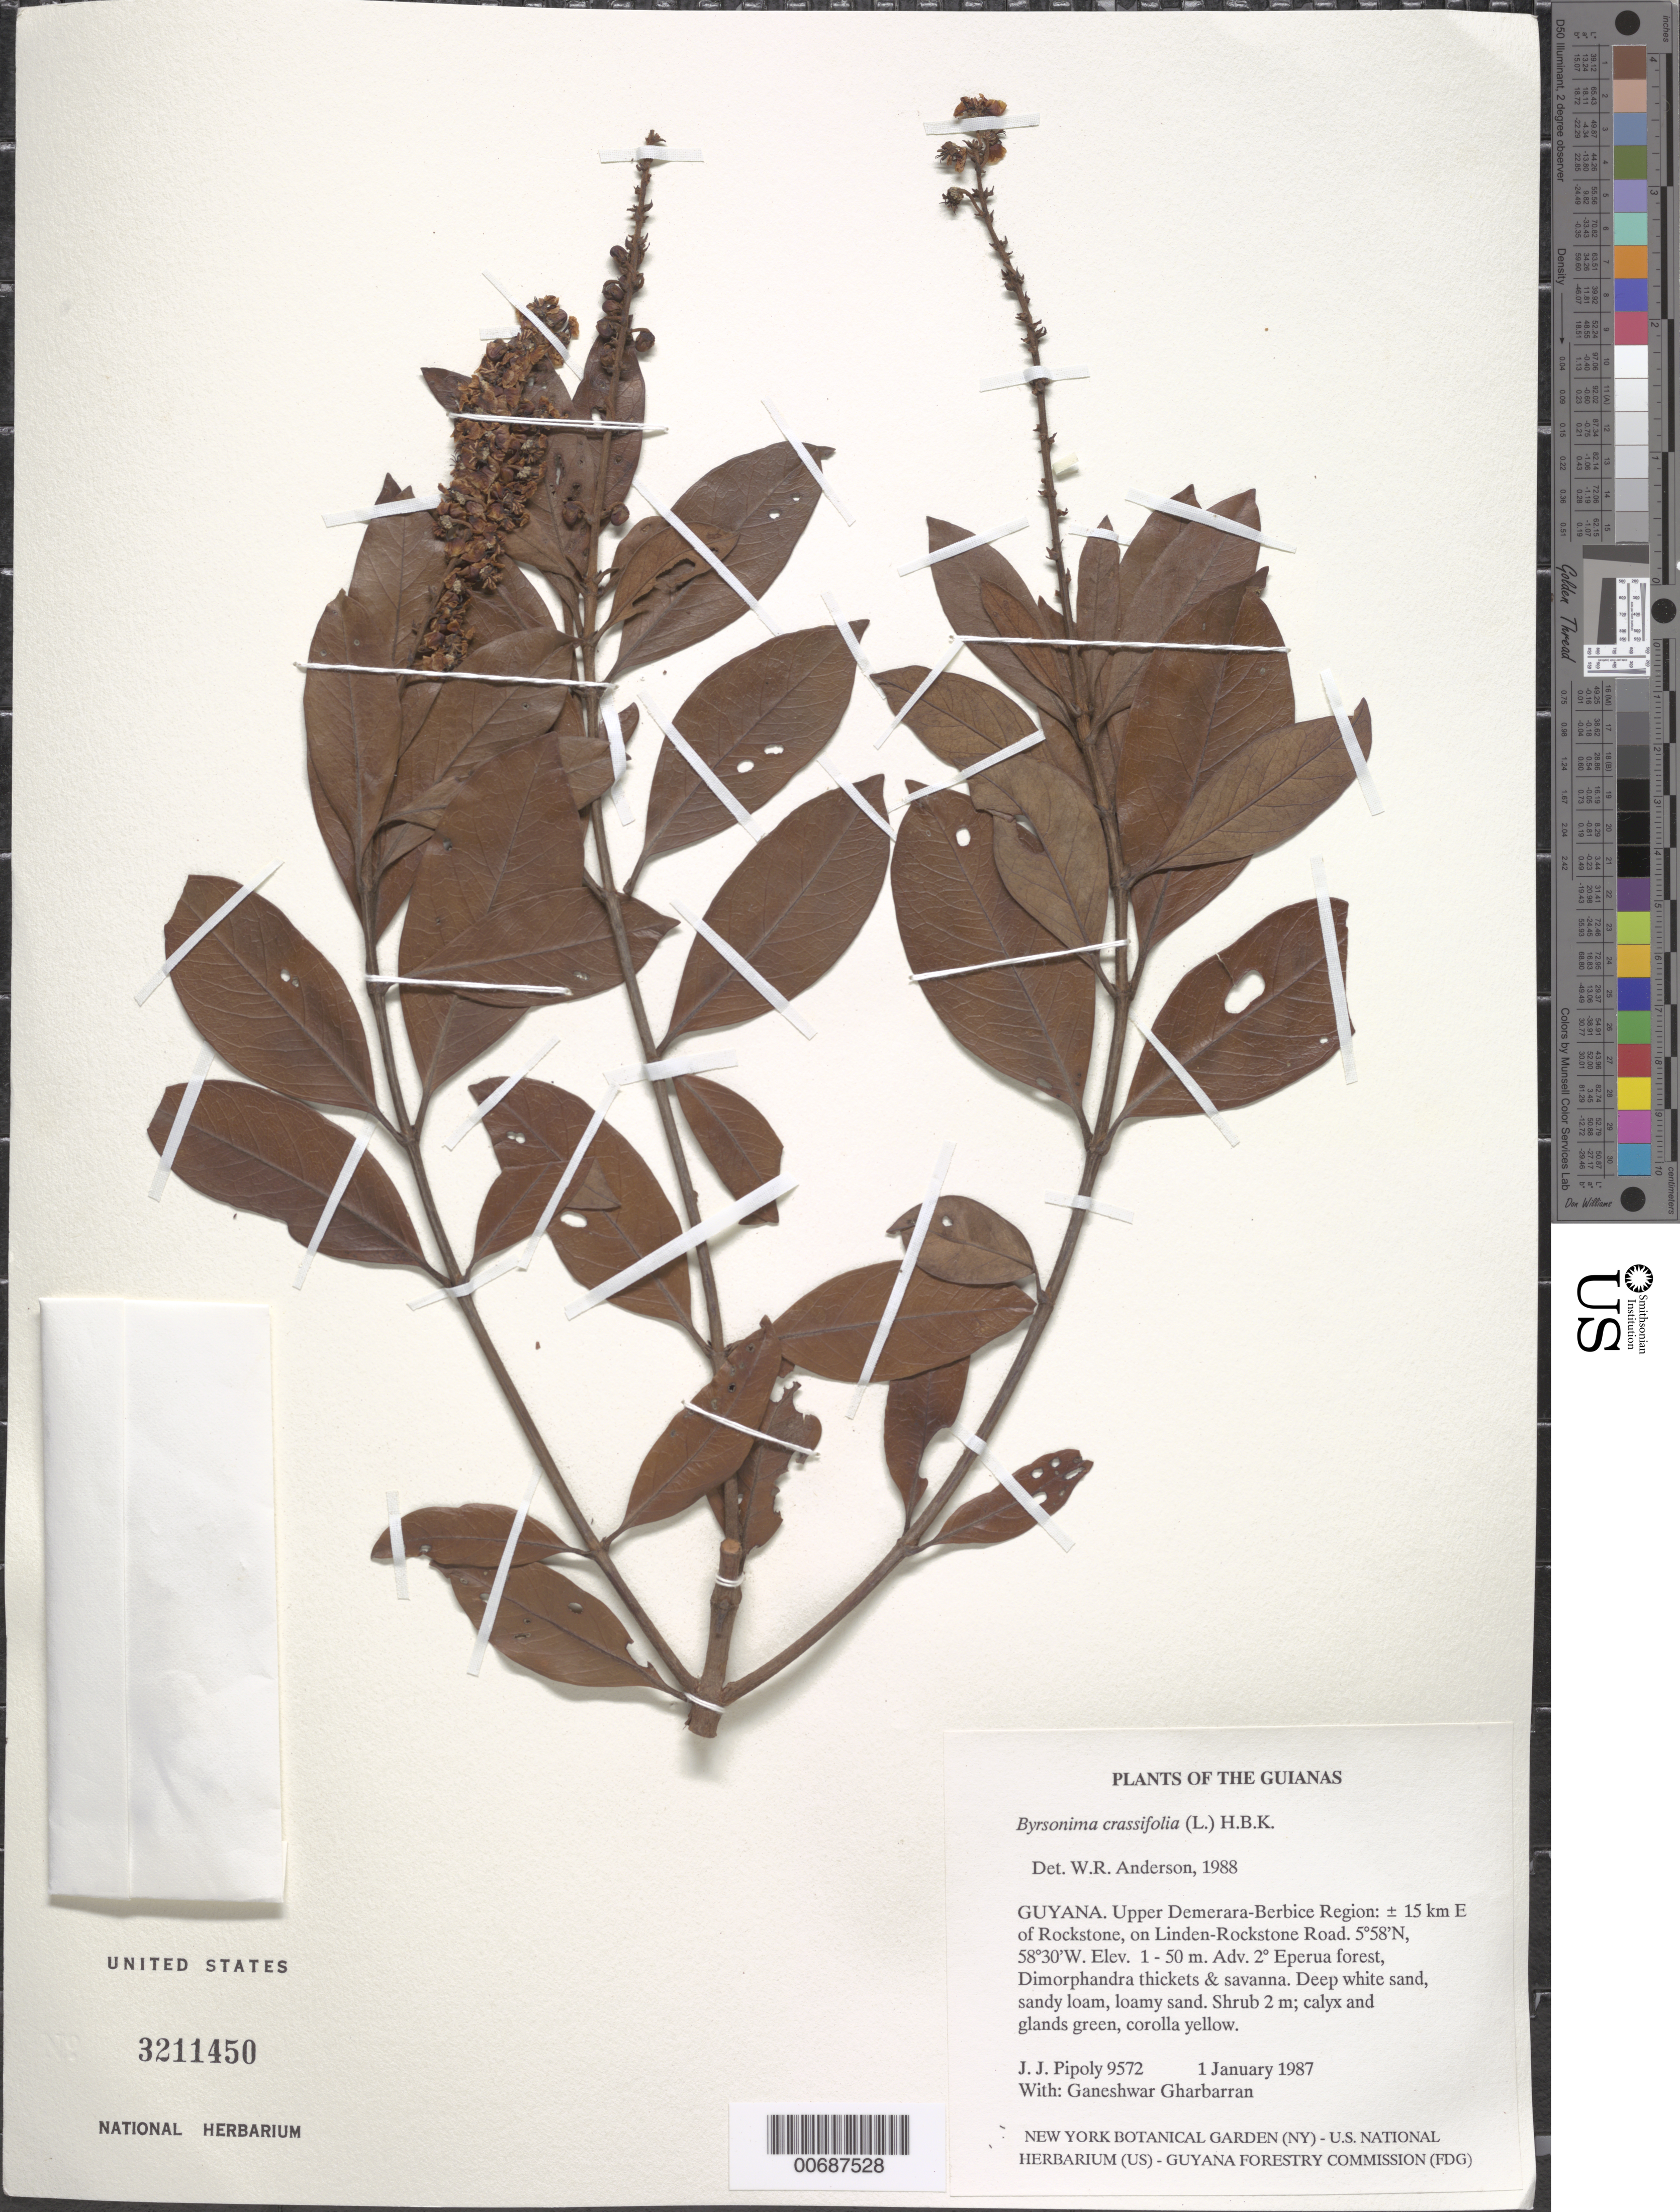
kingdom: Plantae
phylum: Tracheophyta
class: Magnoliopsida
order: Malpighiales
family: Malpighiaceae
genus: Byrsonima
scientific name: Byrsonima crassifolia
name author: (L.) Kunth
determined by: Anderson, W. R., (MICH), University of Michigan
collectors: J. J. Pipoly & G. Gharbarran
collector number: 9572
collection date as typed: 11 January 1987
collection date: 1987-01-11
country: Guyana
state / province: U. Demerara-Berbice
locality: ±15 km E of Rockstone, on Linden-Rockstone Road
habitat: Adv. secondary Eperua forest, Dimorphandra thickets & savanna. Deep white sand, sandy loam, loamy sand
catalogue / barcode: US 3211450